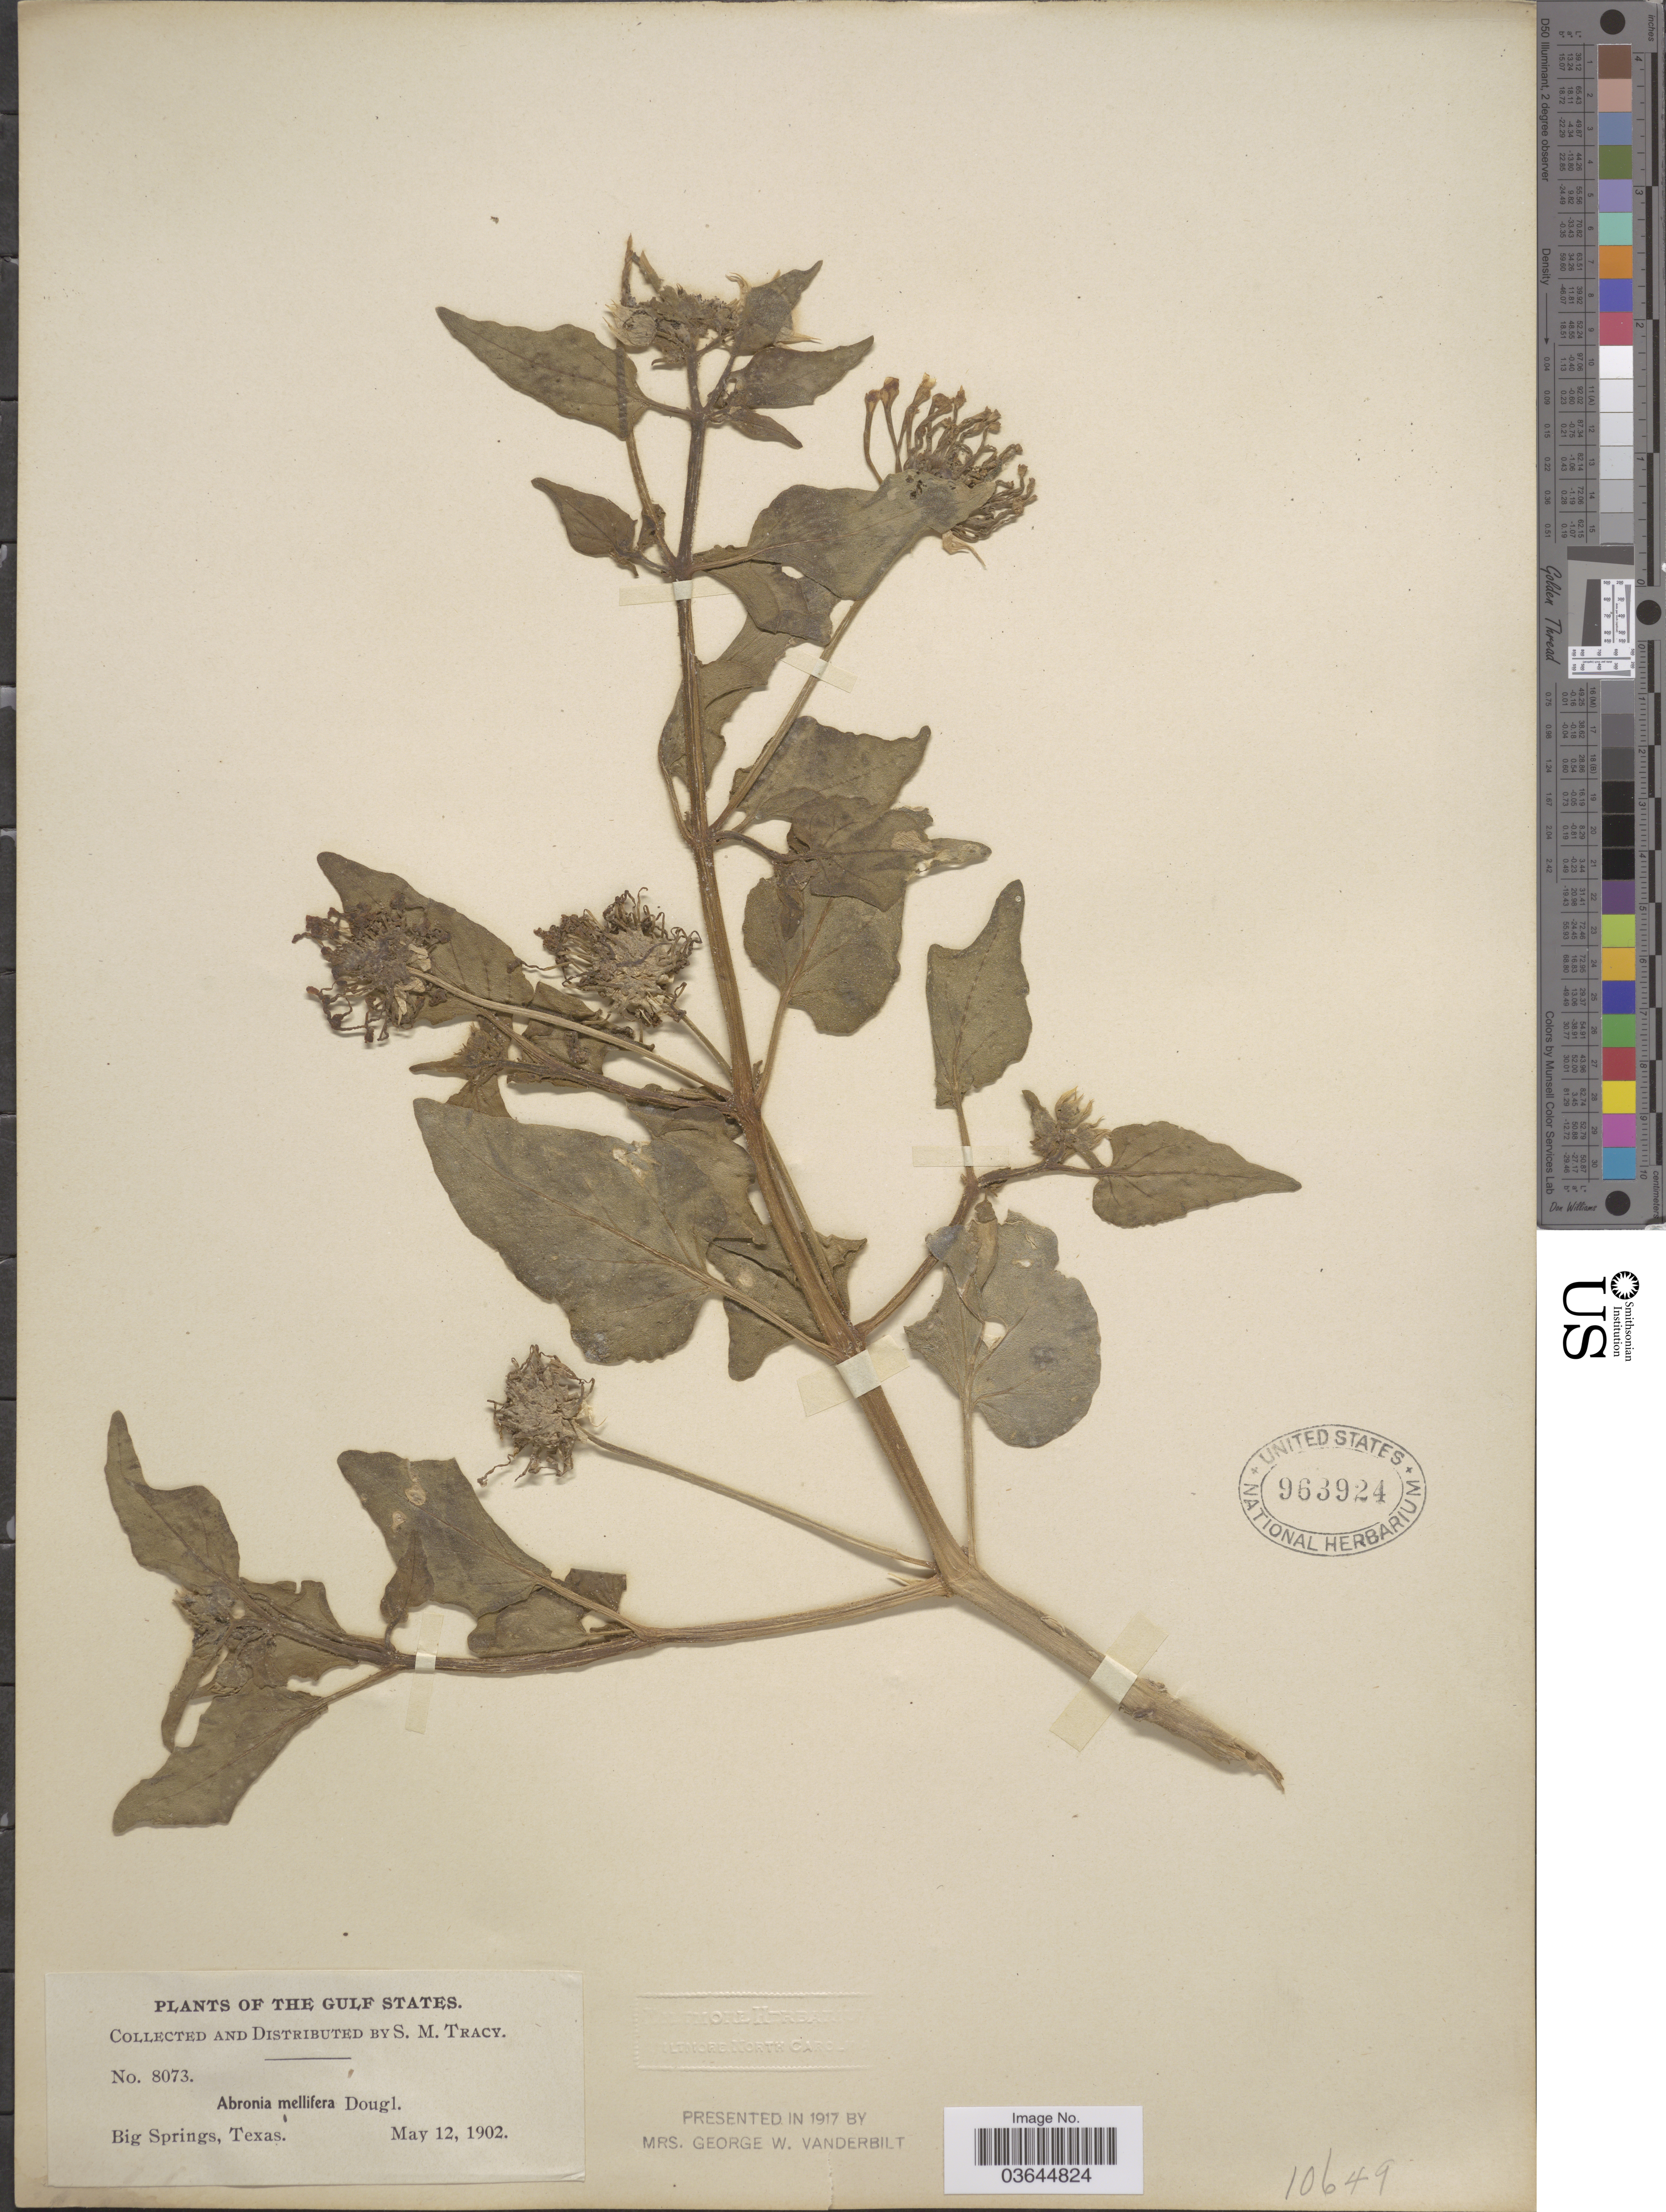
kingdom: Plantae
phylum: Tracheophyta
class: Magnoliopsida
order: Caryophyllales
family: Nyctaginaceae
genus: Abronia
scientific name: Abronia texana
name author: Standl.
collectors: S. M. Tracy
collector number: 8073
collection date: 1902-05-12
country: United States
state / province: Texas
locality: The Gulf States. Big Springs.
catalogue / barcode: US 963924